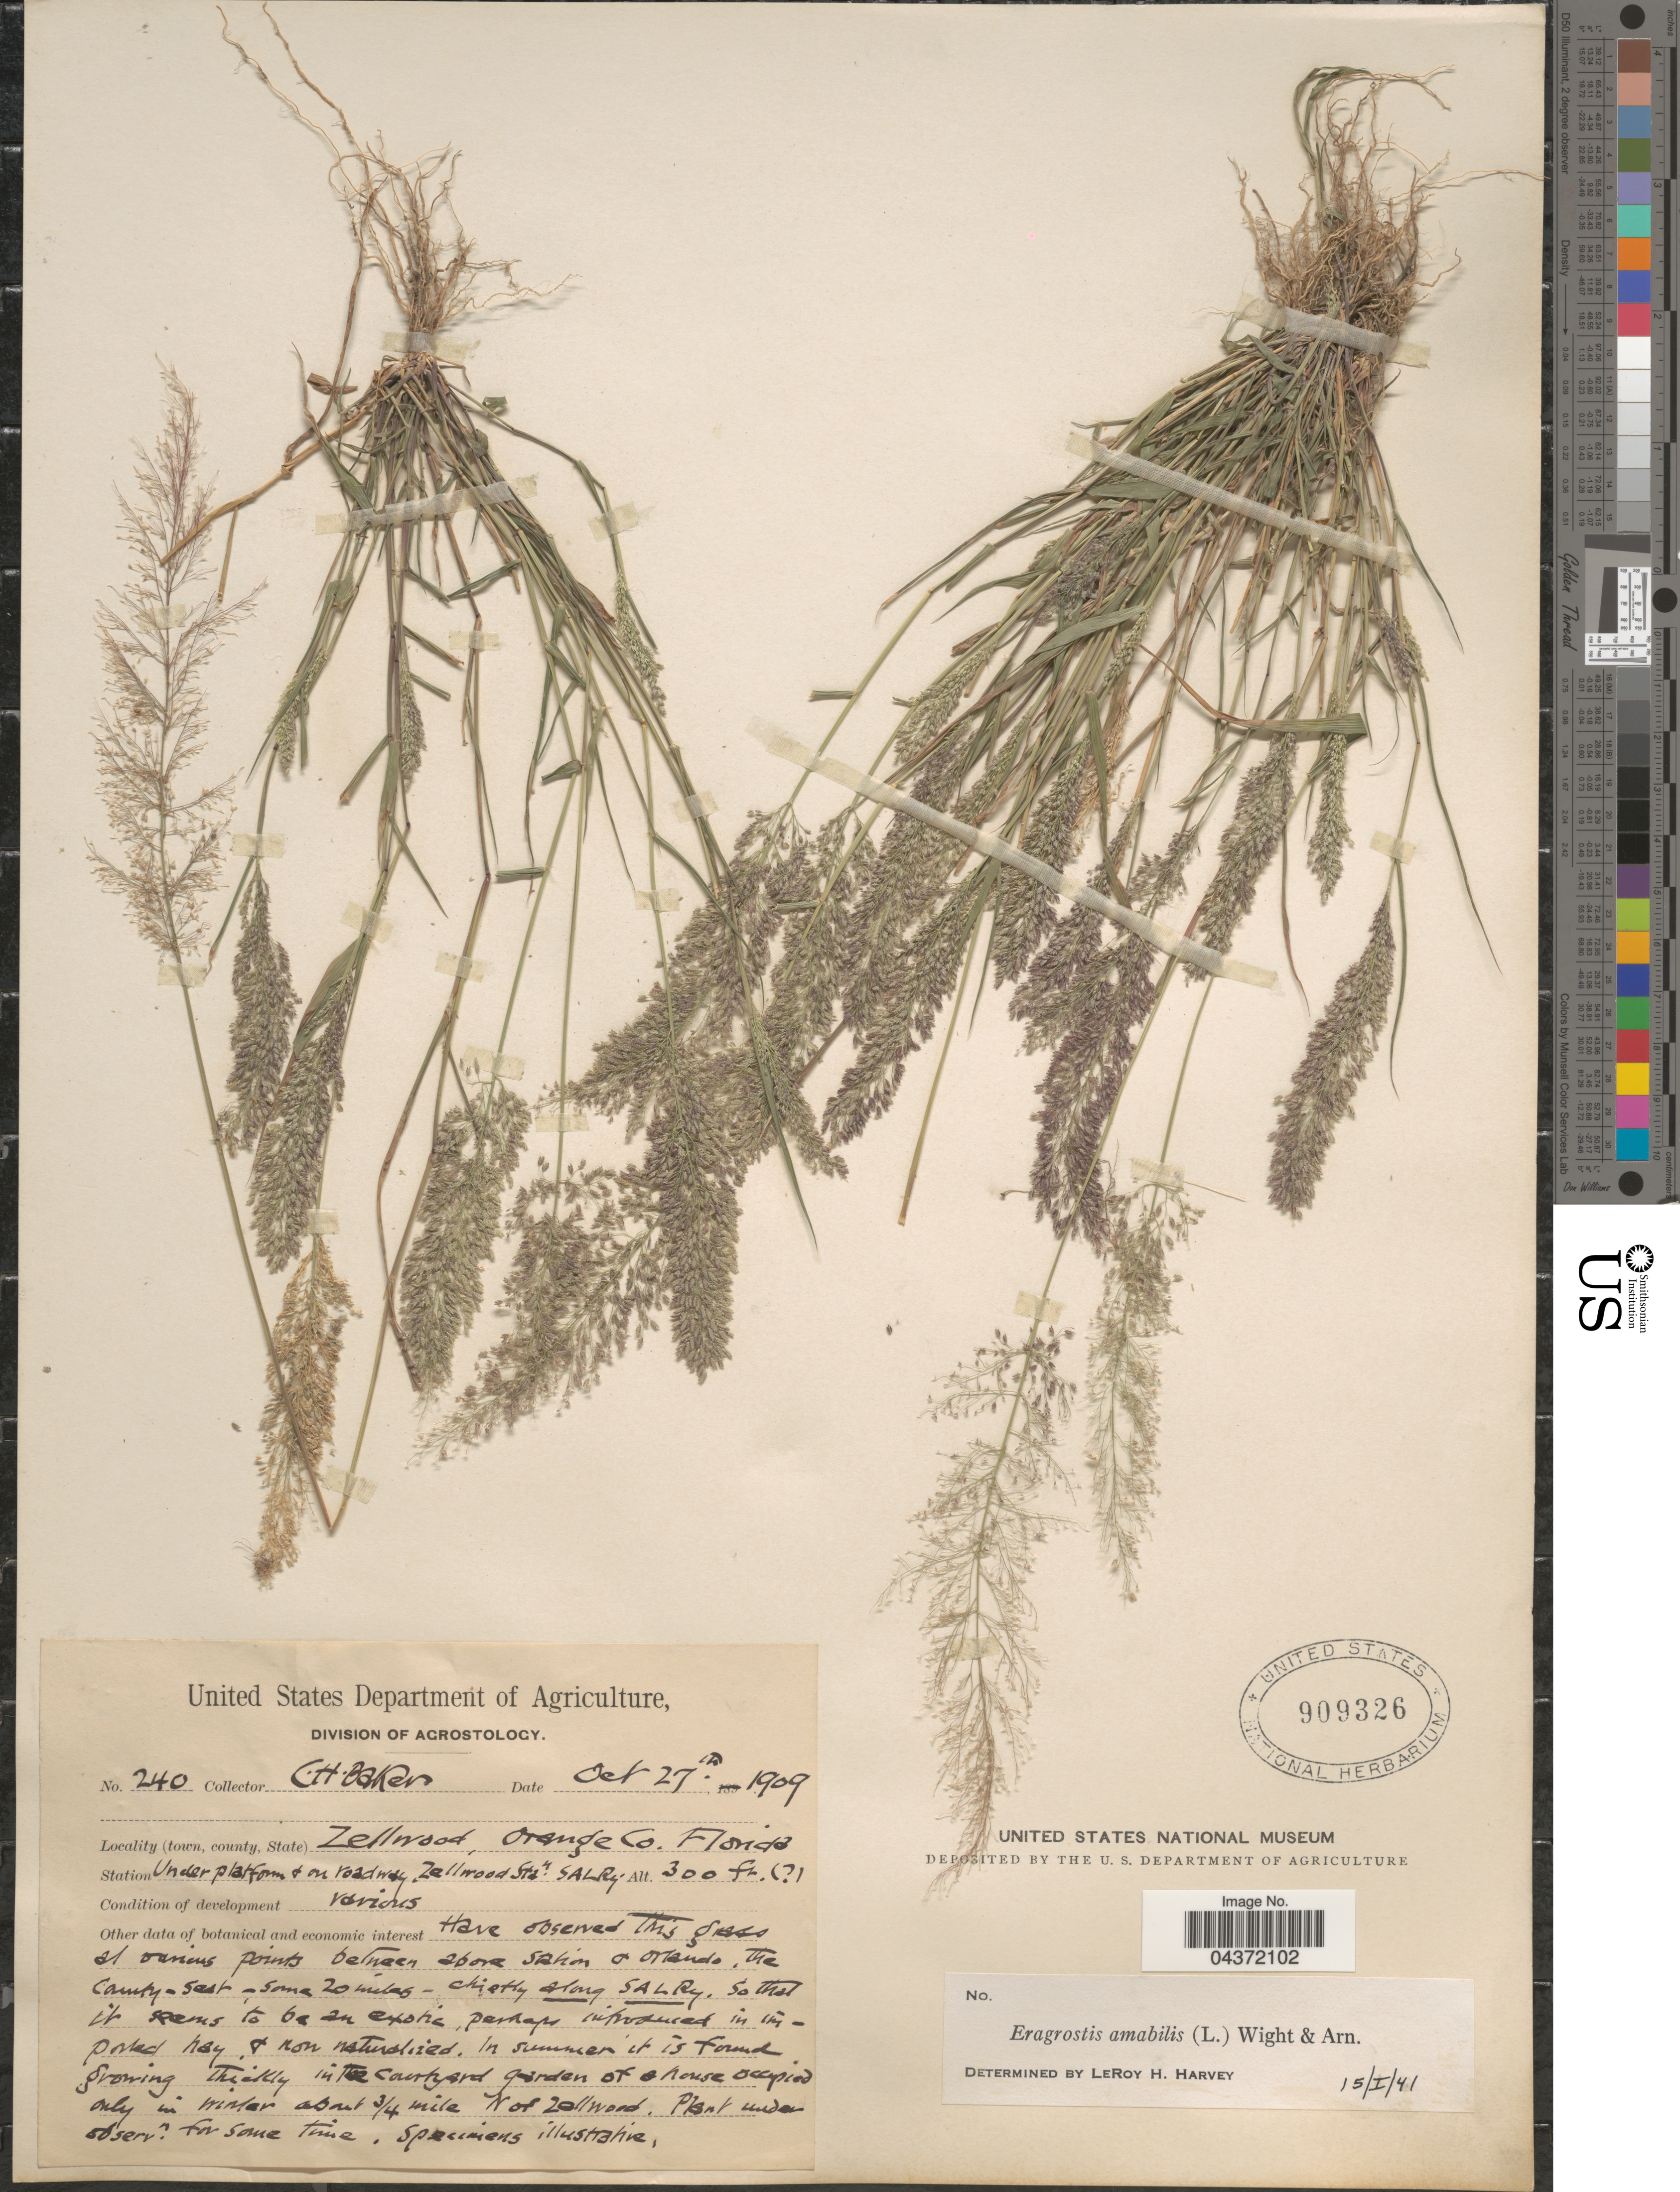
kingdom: Plantae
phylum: Tracheophyta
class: Liliopsida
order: Poales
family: Poaceae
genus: Eragrostis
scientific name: Eragrostis tenella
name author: (L.) P. Beauv. ex Roem. & Schult.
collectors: C. H. Baker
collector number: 240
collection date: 1909-10-27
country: United States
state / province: Florida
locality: Zellwood, Orange Co. Under platform & on roadway, Zellwood Stan. SALRy.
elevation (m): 91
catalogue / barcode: US 909326